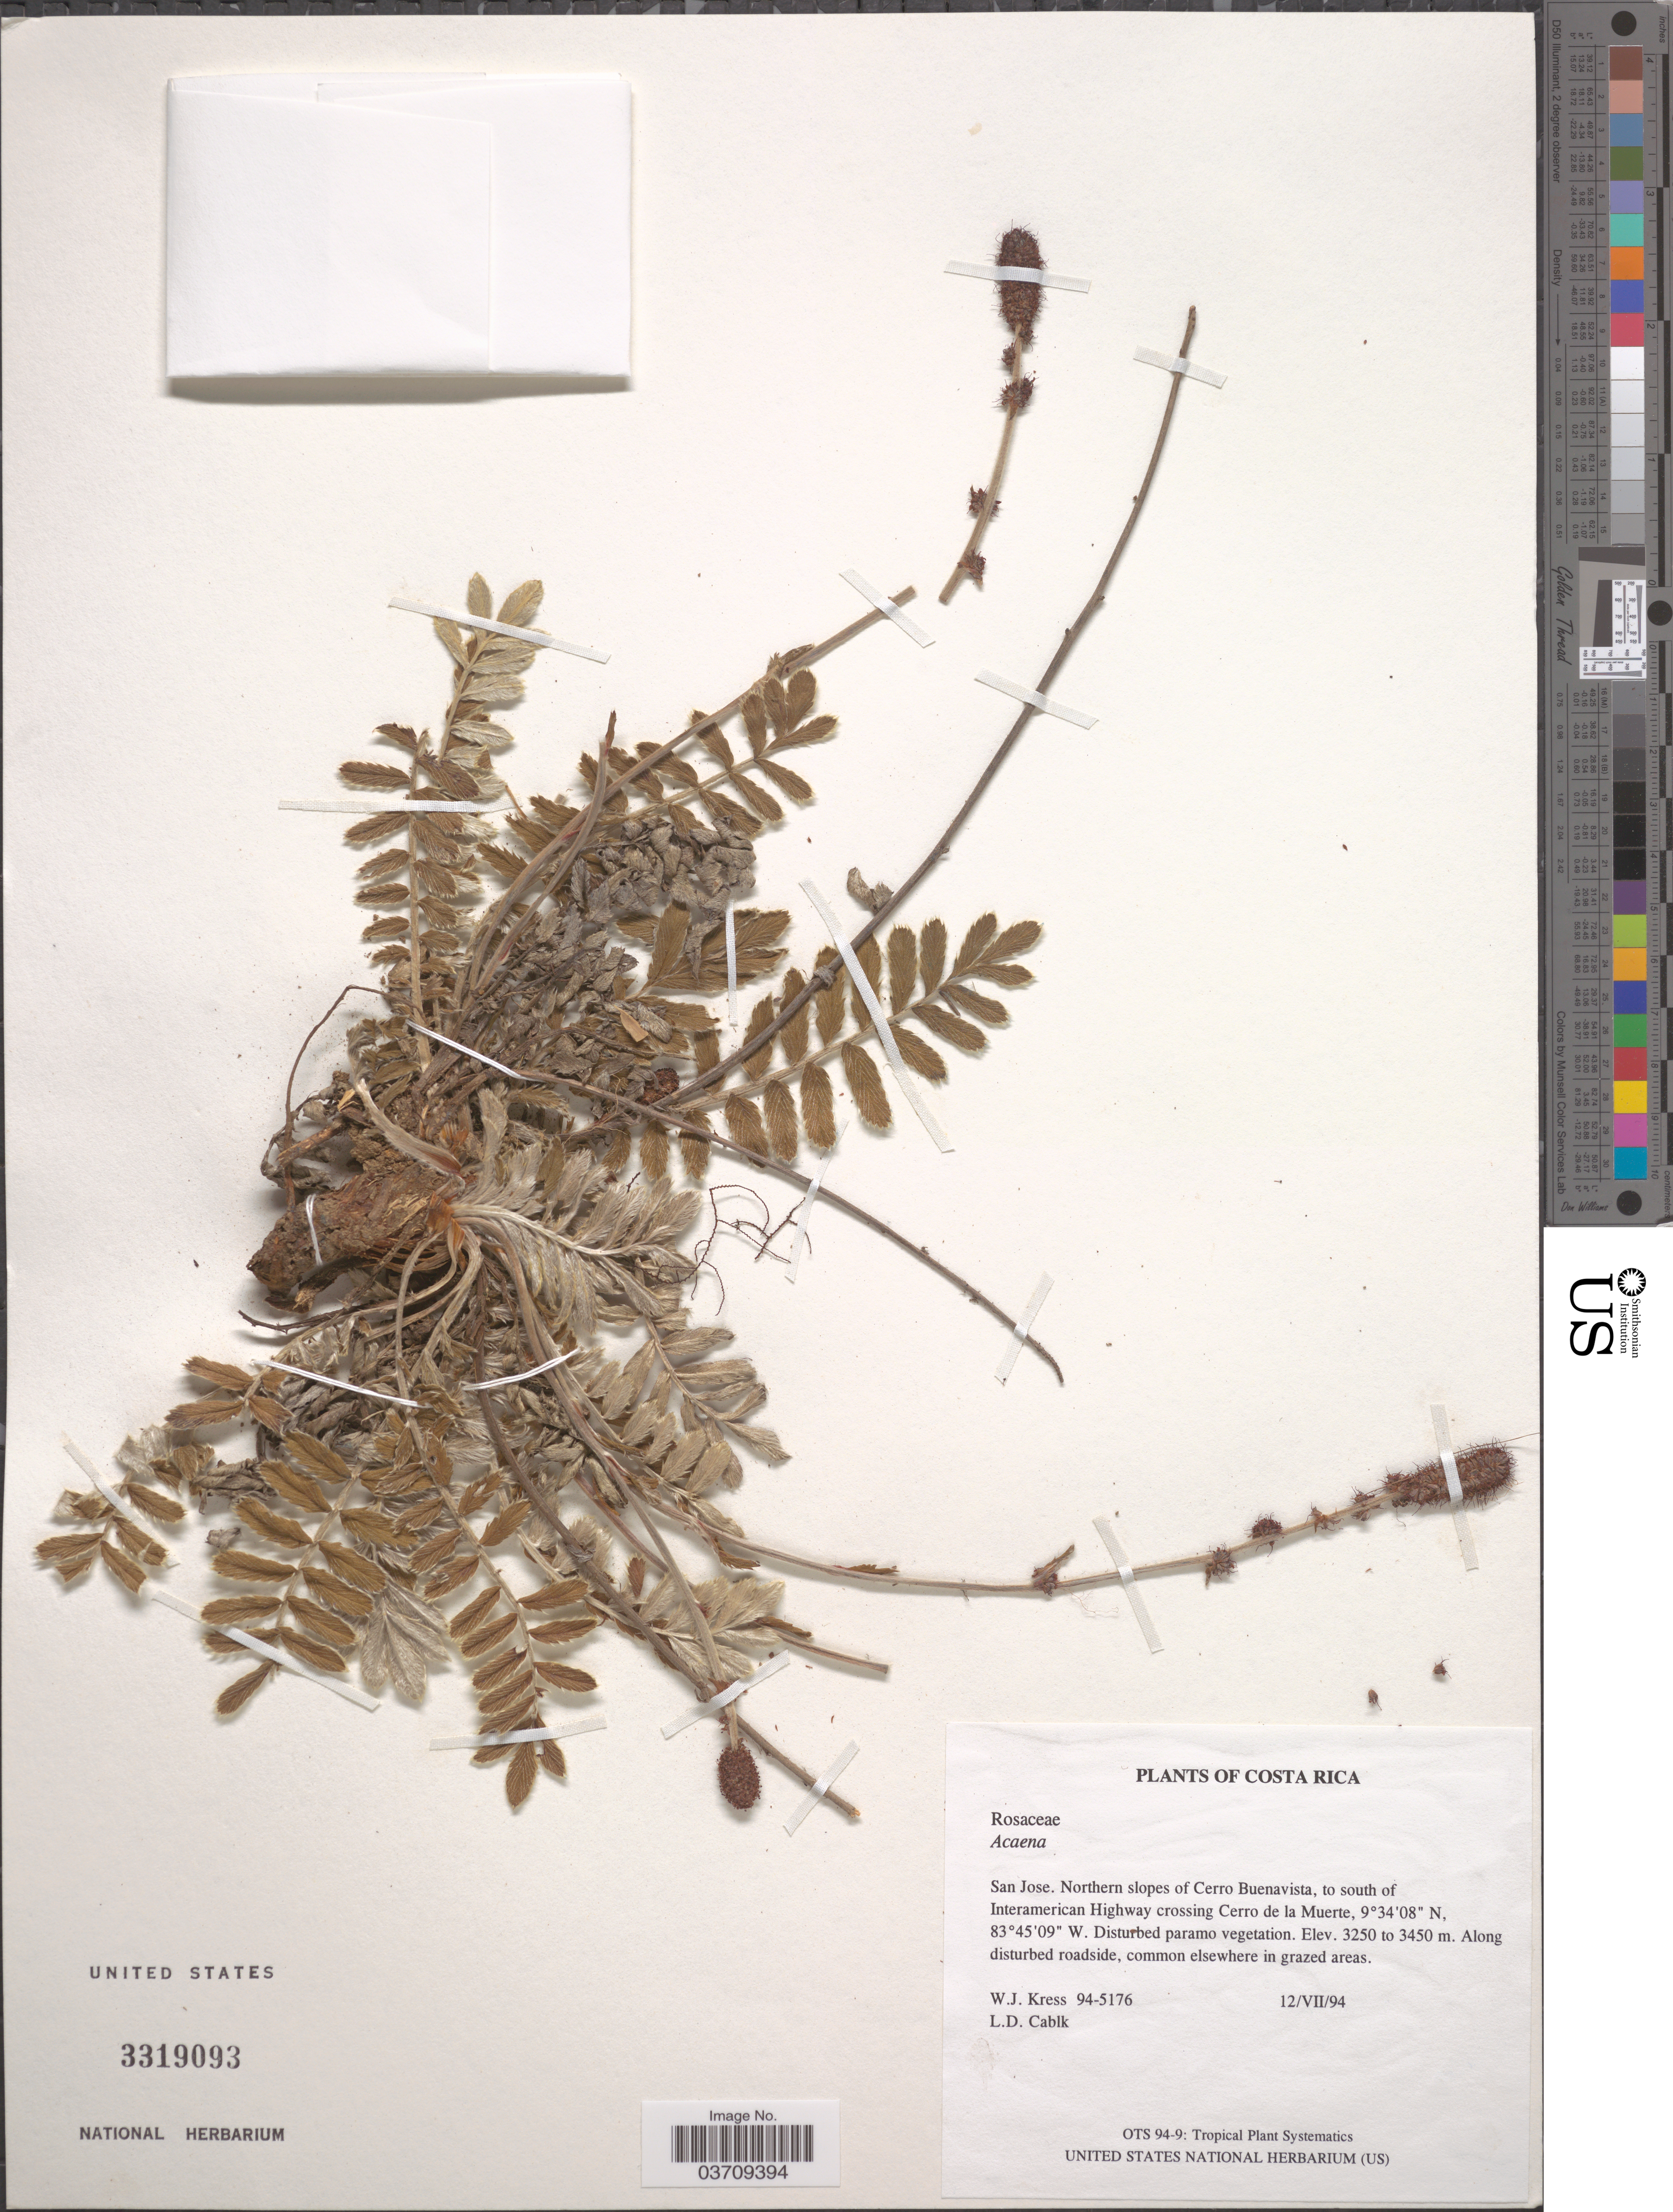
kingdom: Plantae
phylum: Tracheophyta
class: Magnoliopsida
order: Rosales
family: Rosaceae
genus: Acaena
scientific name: Acaena sp.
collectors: W. J. Kress & L. Cablk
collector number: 94-5176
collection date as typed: Transcribed d/m/y: 12/7/94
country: Costa Rica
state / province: San José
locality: Northern slopes of Cerro Buenavista, to south of Interamerican Highway crossing Cerro de la Muerte.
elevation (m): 3250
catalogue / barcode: US 3319093